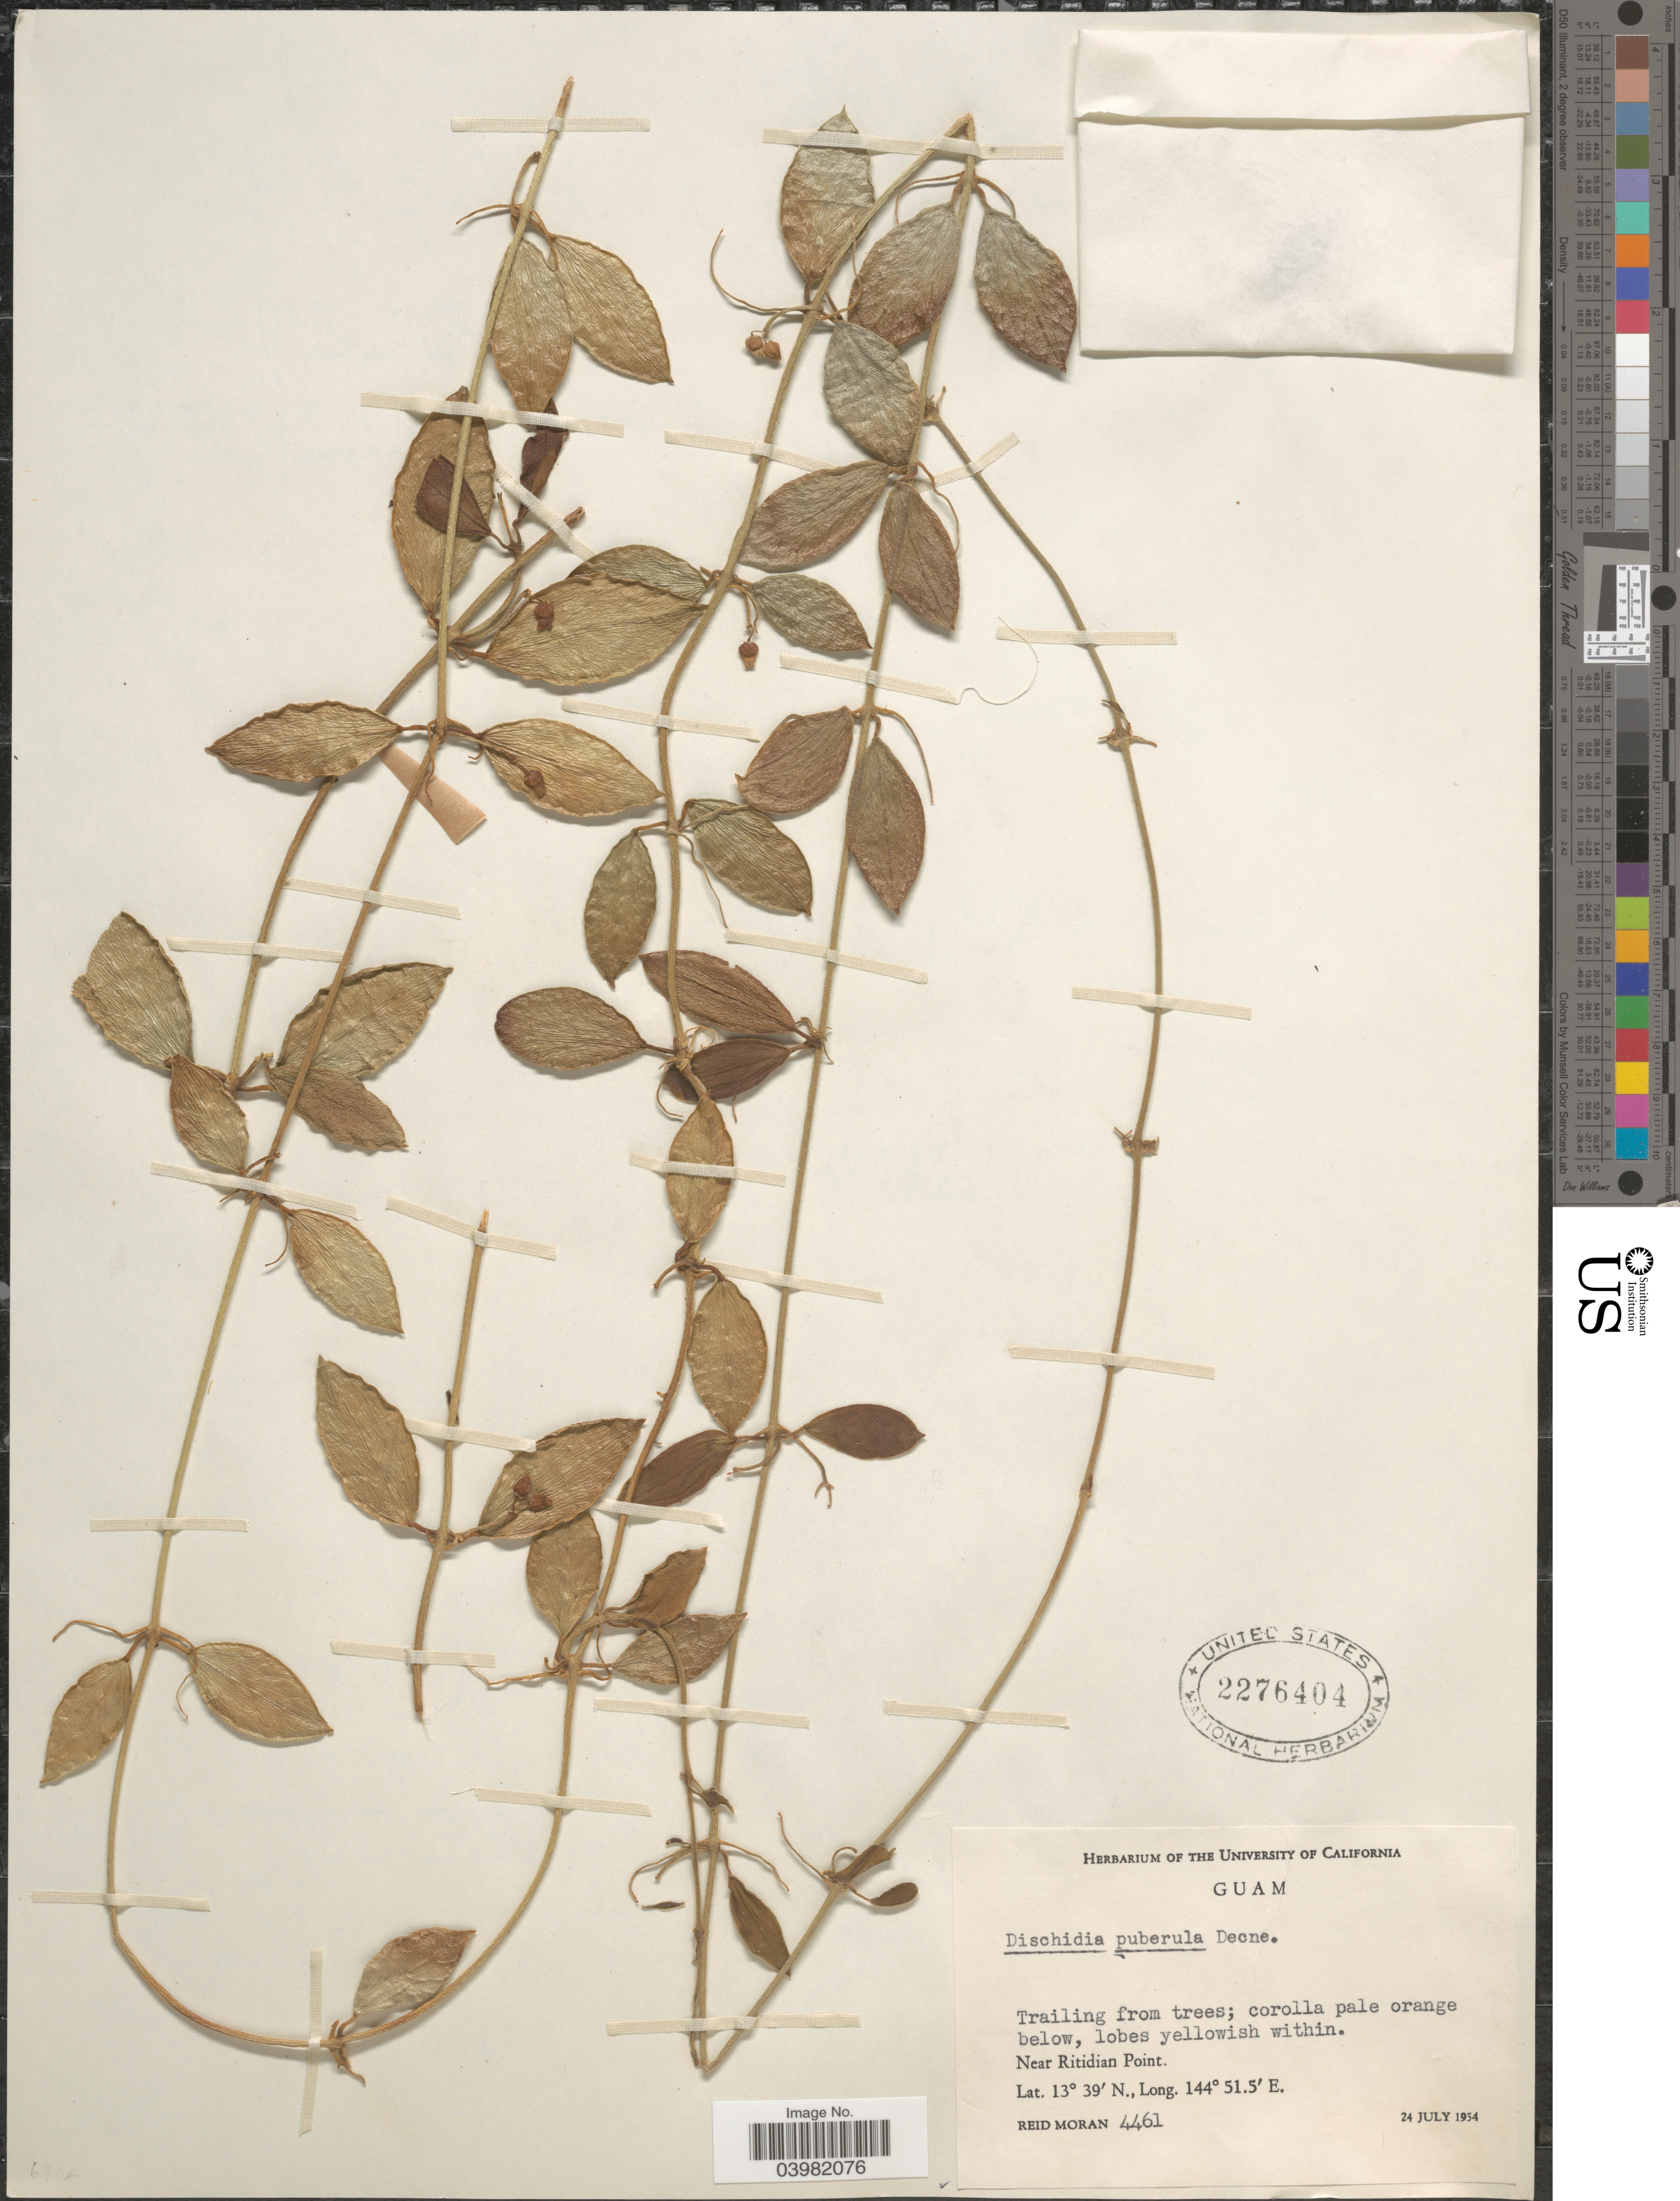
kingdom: Plantae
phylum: Tracheophyta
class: Magnoliopsida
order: Gentianales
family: Apocynaceae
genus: Dischidia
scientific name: Dischidia puberula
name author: Decne.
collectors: R. V. Moran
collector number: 4461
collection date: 1934-07-24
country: Guam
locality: Near Ritidian Point.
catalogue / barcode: US 2276404